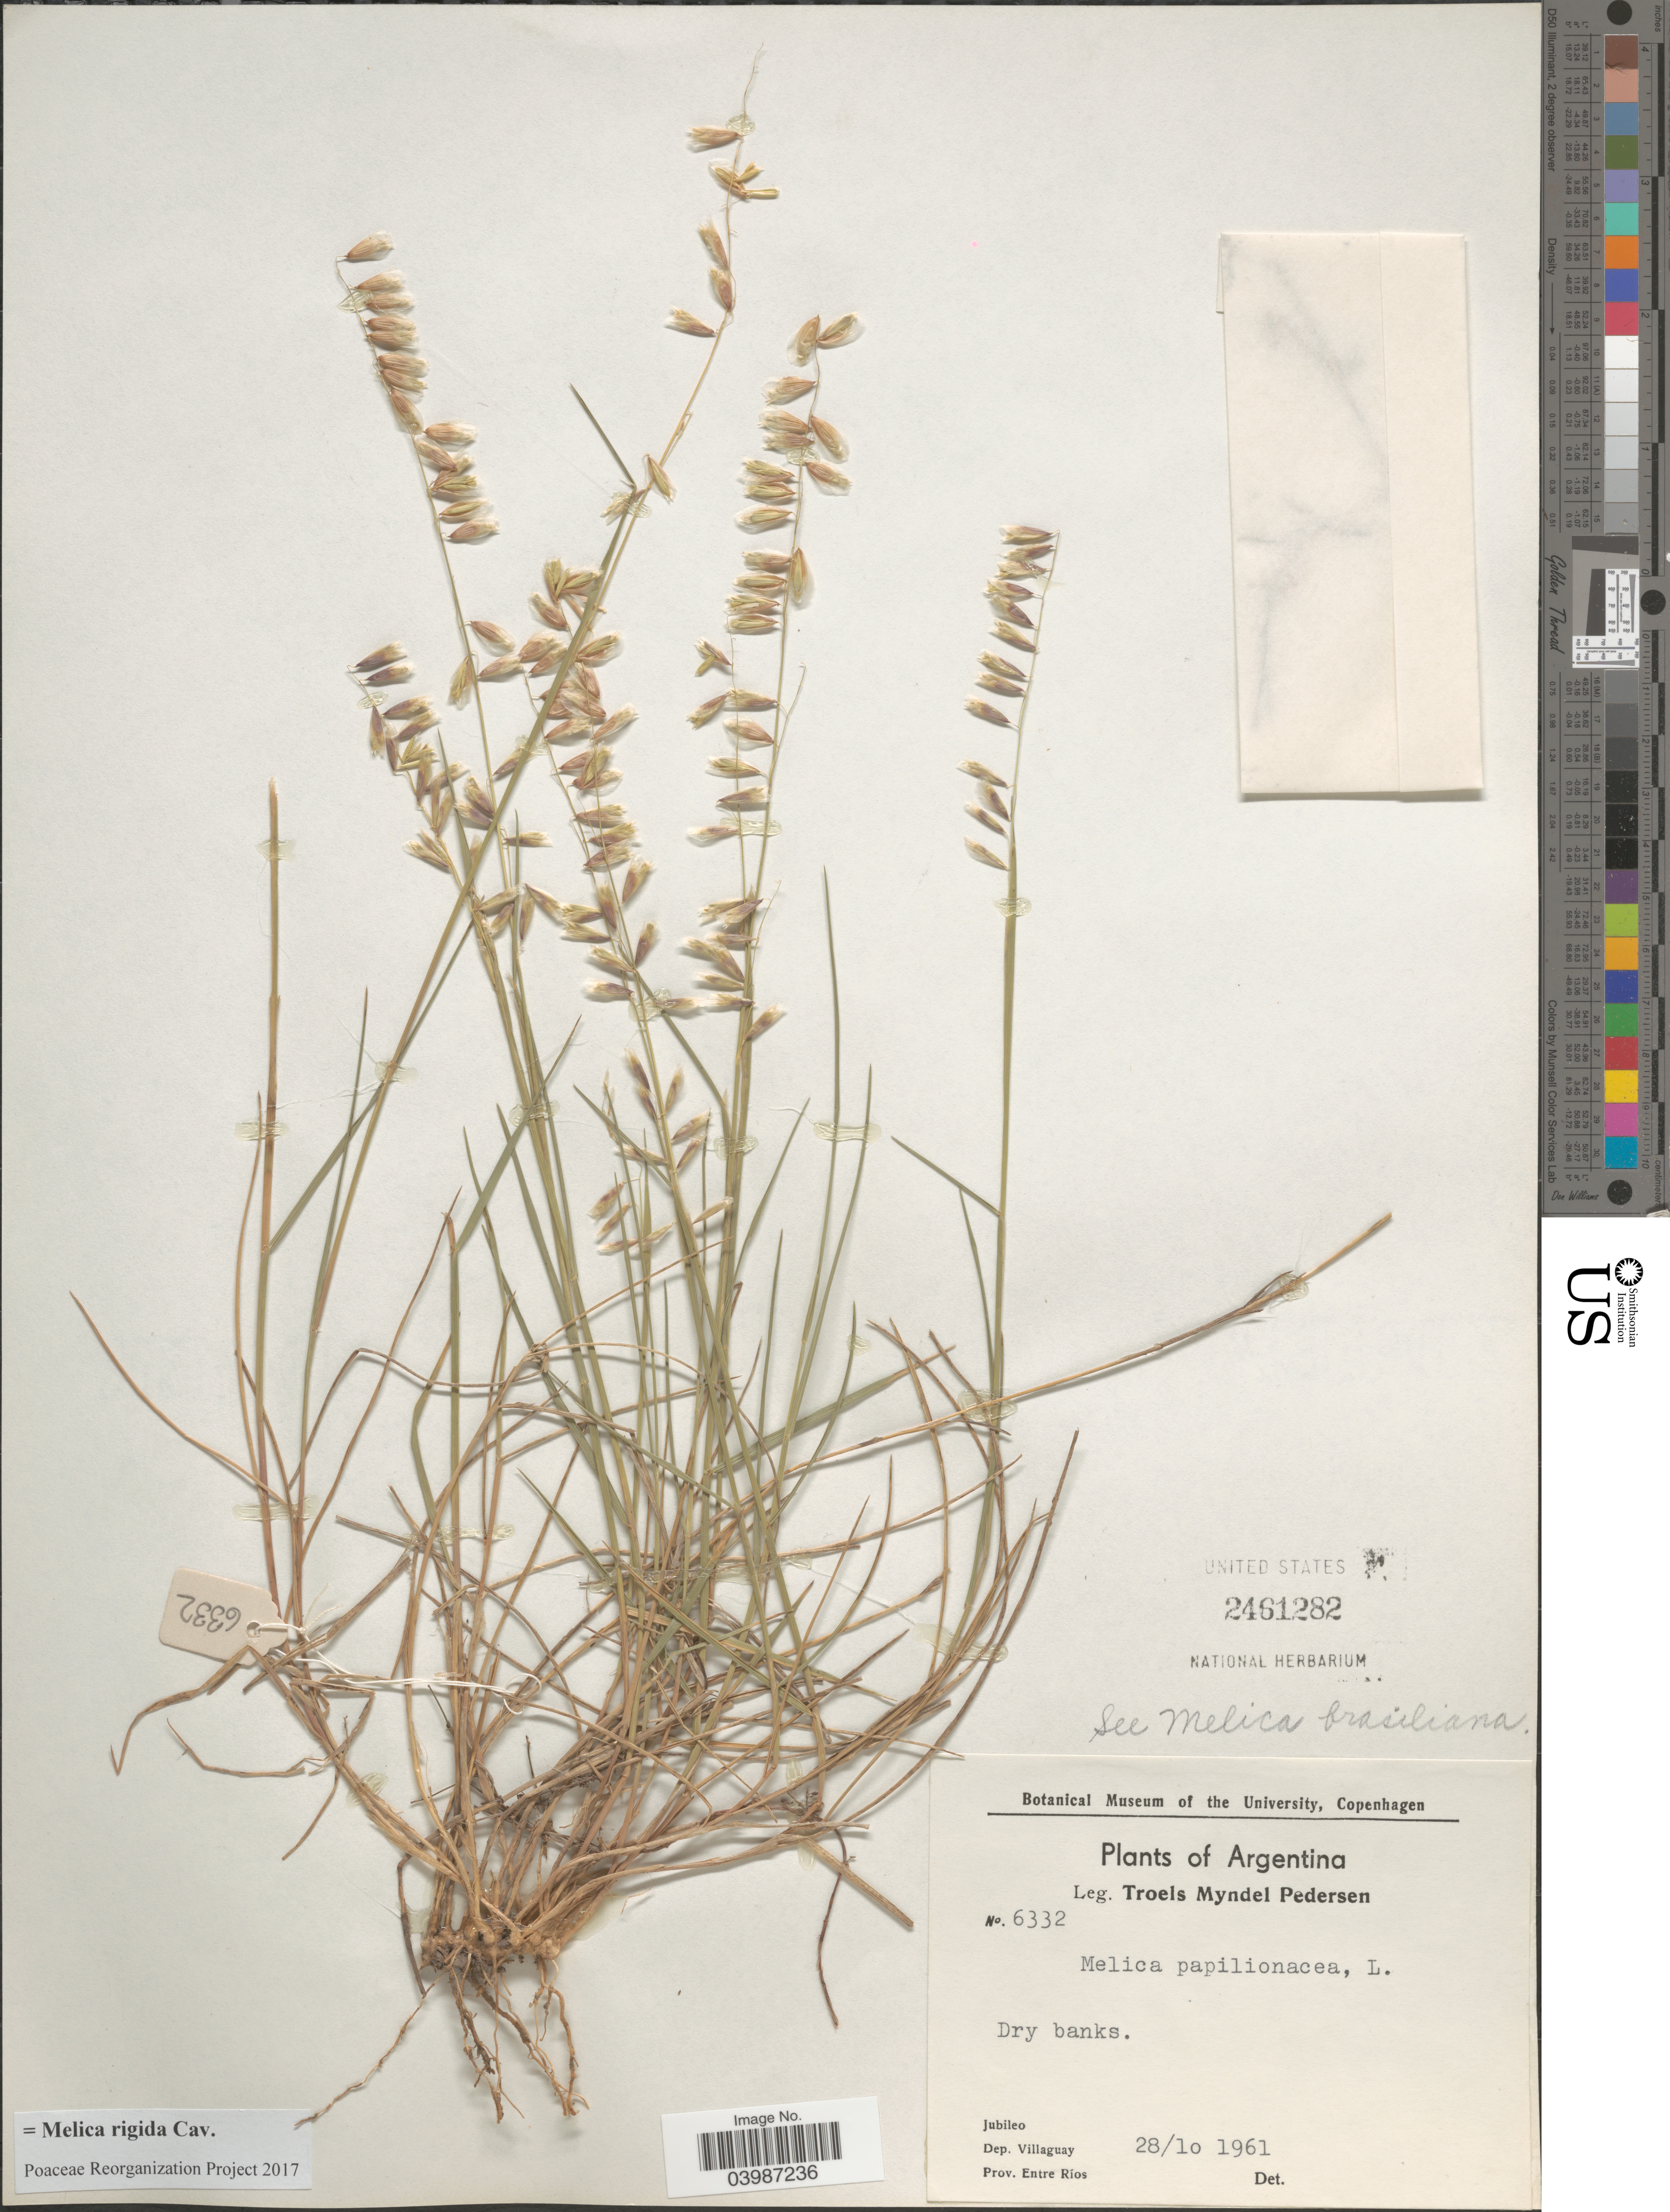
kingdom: Plantae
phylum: Tracheophyta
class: Liliopsida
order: Poales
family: Poaceae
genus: Melica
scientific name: Melica rigida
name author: Cav.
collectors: T. Pederson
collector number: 6332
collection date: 1961-10-28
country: Argentina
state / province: Entre Rios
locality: Jubileo. Dep. Villaguay.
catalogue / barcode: US 2461282